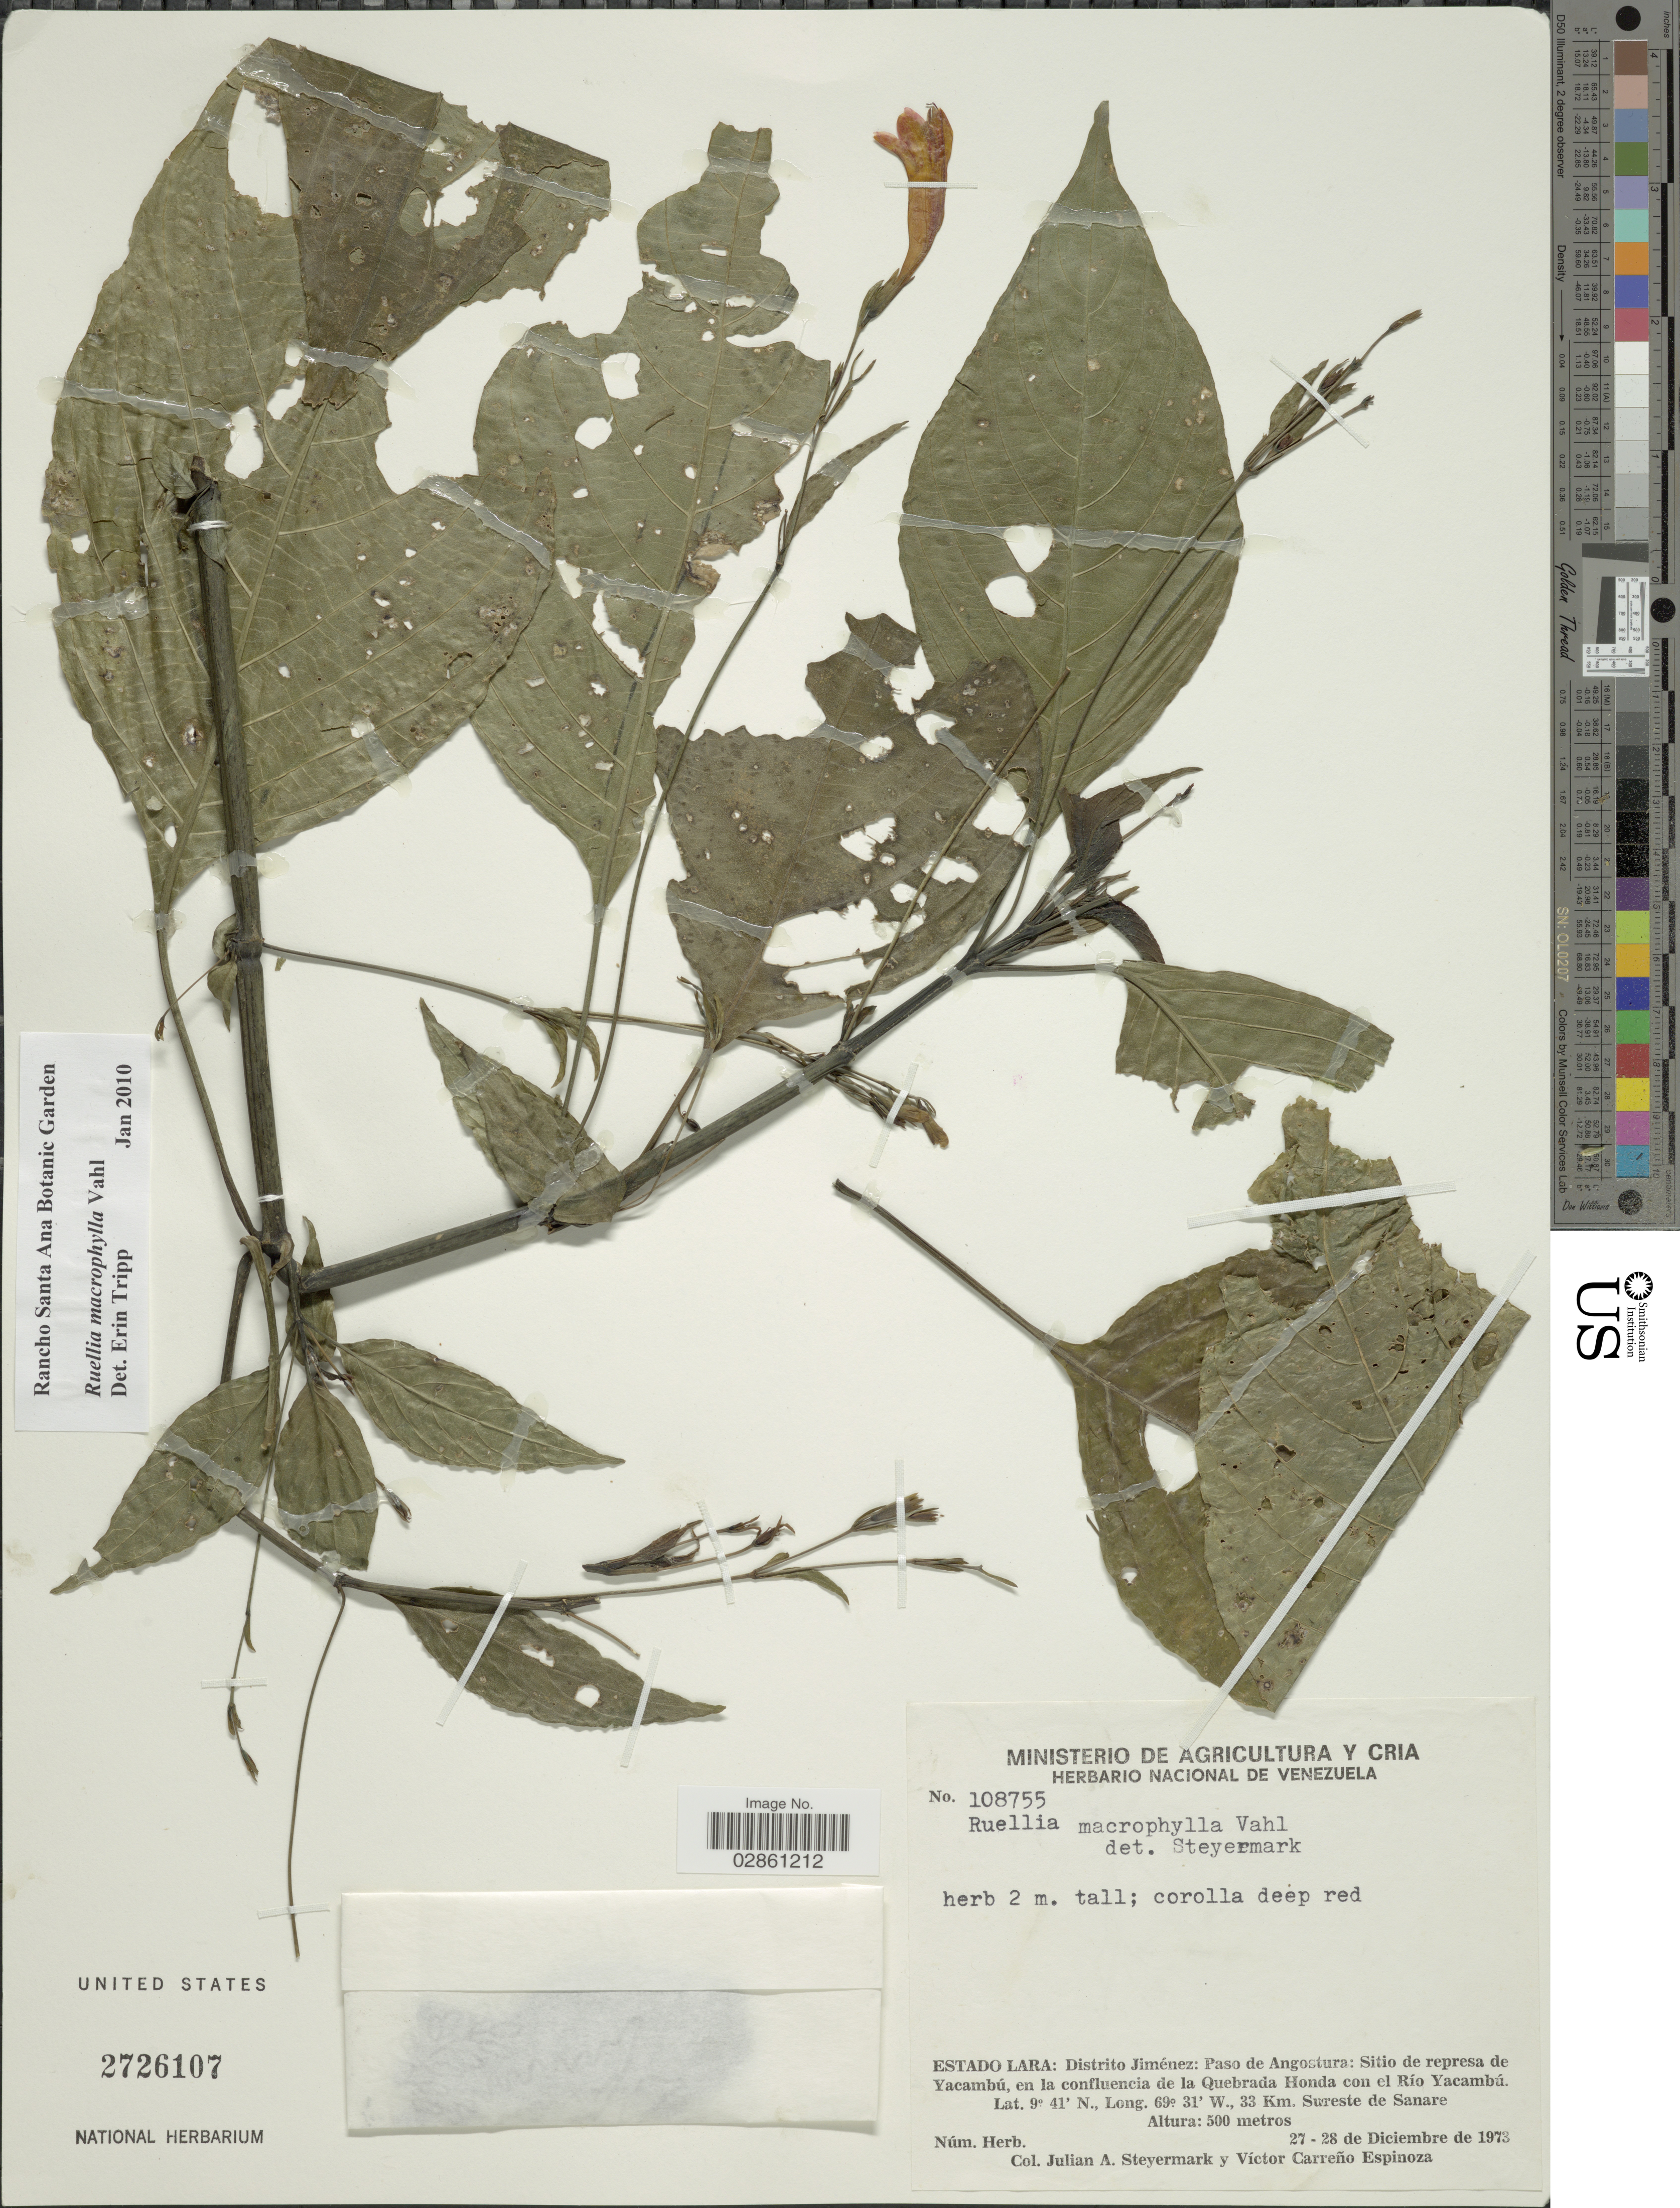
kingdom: Plantae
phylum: Tracheophyta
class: Magnoliopsida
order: Lamiales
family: Acanthaceae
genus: Ruellia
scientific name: Ruellia macrophylla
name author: Vahl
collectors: J. Steyermark & V. Espinoza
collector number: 108755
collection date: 1973-12-27/1973-12-28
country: Venezuela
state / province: Lara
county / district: Jiménez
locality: Distrito Jiménez: Paso de Angostura: Sitio de represa de Yacambú, en la confluencia de la Quebrada Honda con el Río Yacambú. 33 Km. Sureste de Sanare.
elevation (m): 500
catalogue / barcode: US 2726107